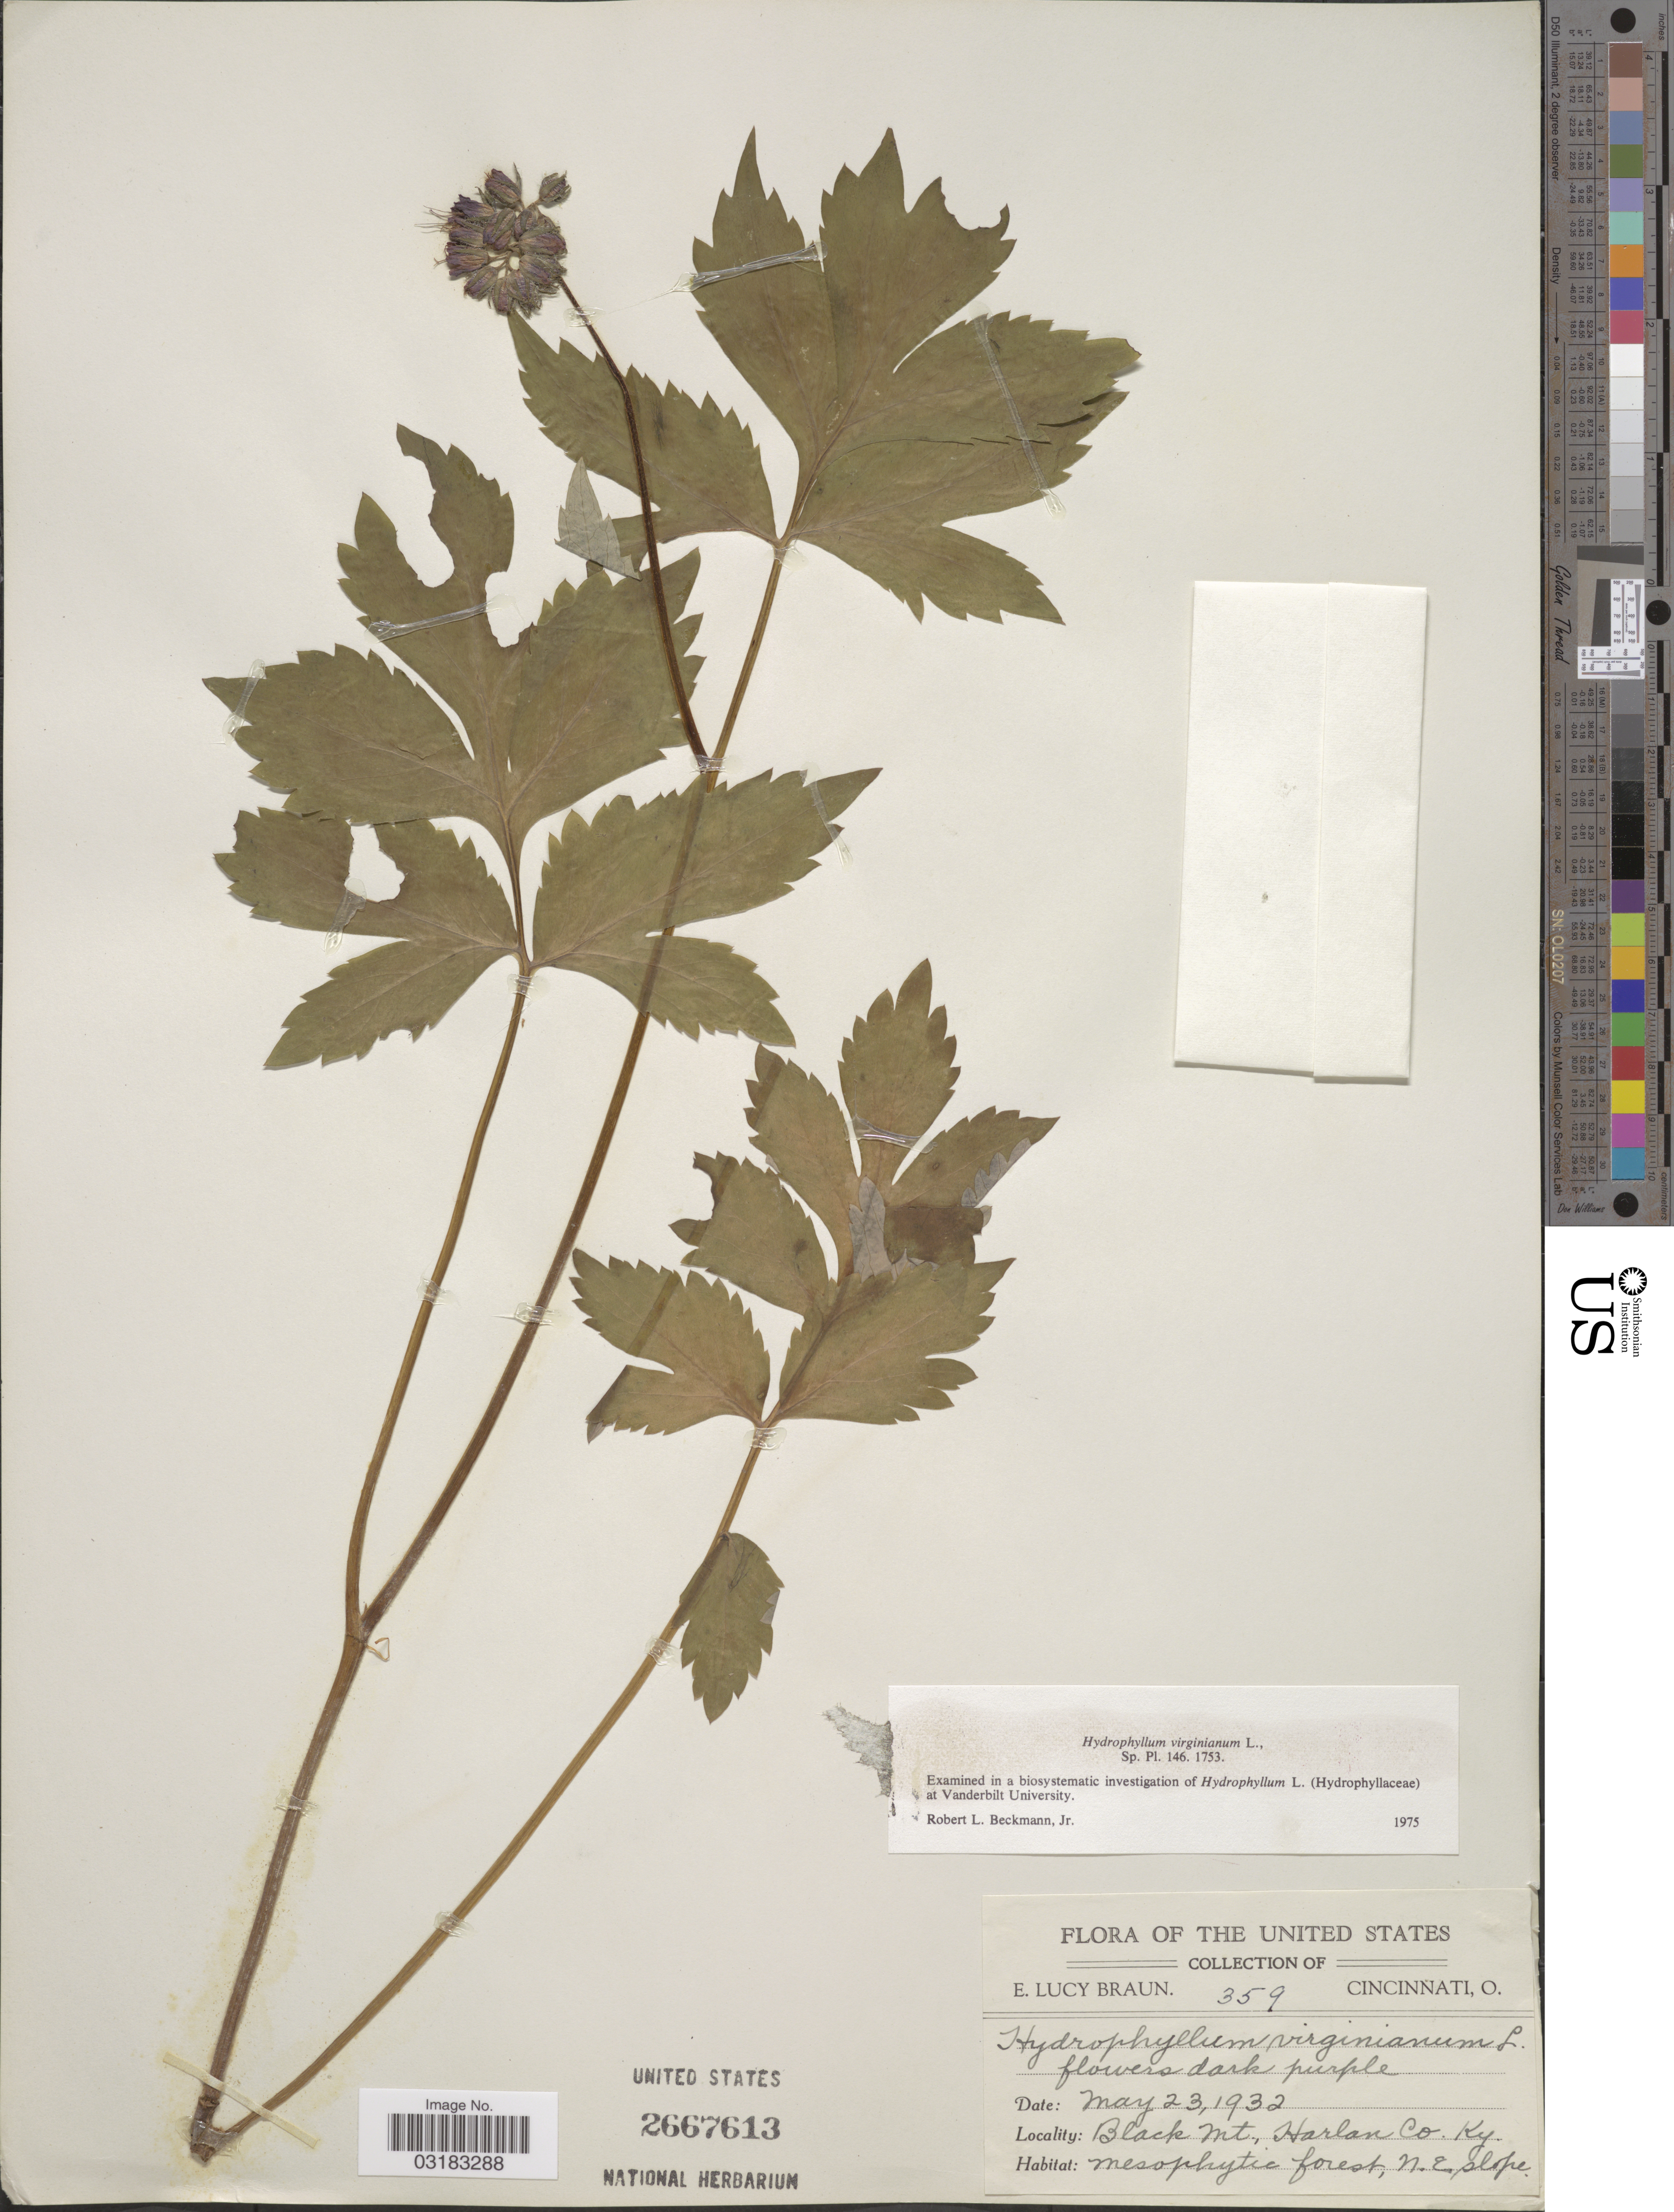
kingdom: Plantae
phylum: Tracheophyta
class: Magnoliopsida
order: Boraginales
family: Hydrophyllaceae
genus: Hydrophyllum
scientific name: Hydrophyllum virginianum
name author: L.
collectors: E. L. Braun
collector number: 359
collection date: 1932-05-22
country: United States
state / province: Kentucky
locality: Black Mt., Harlan Co.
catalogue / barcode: US 2667613